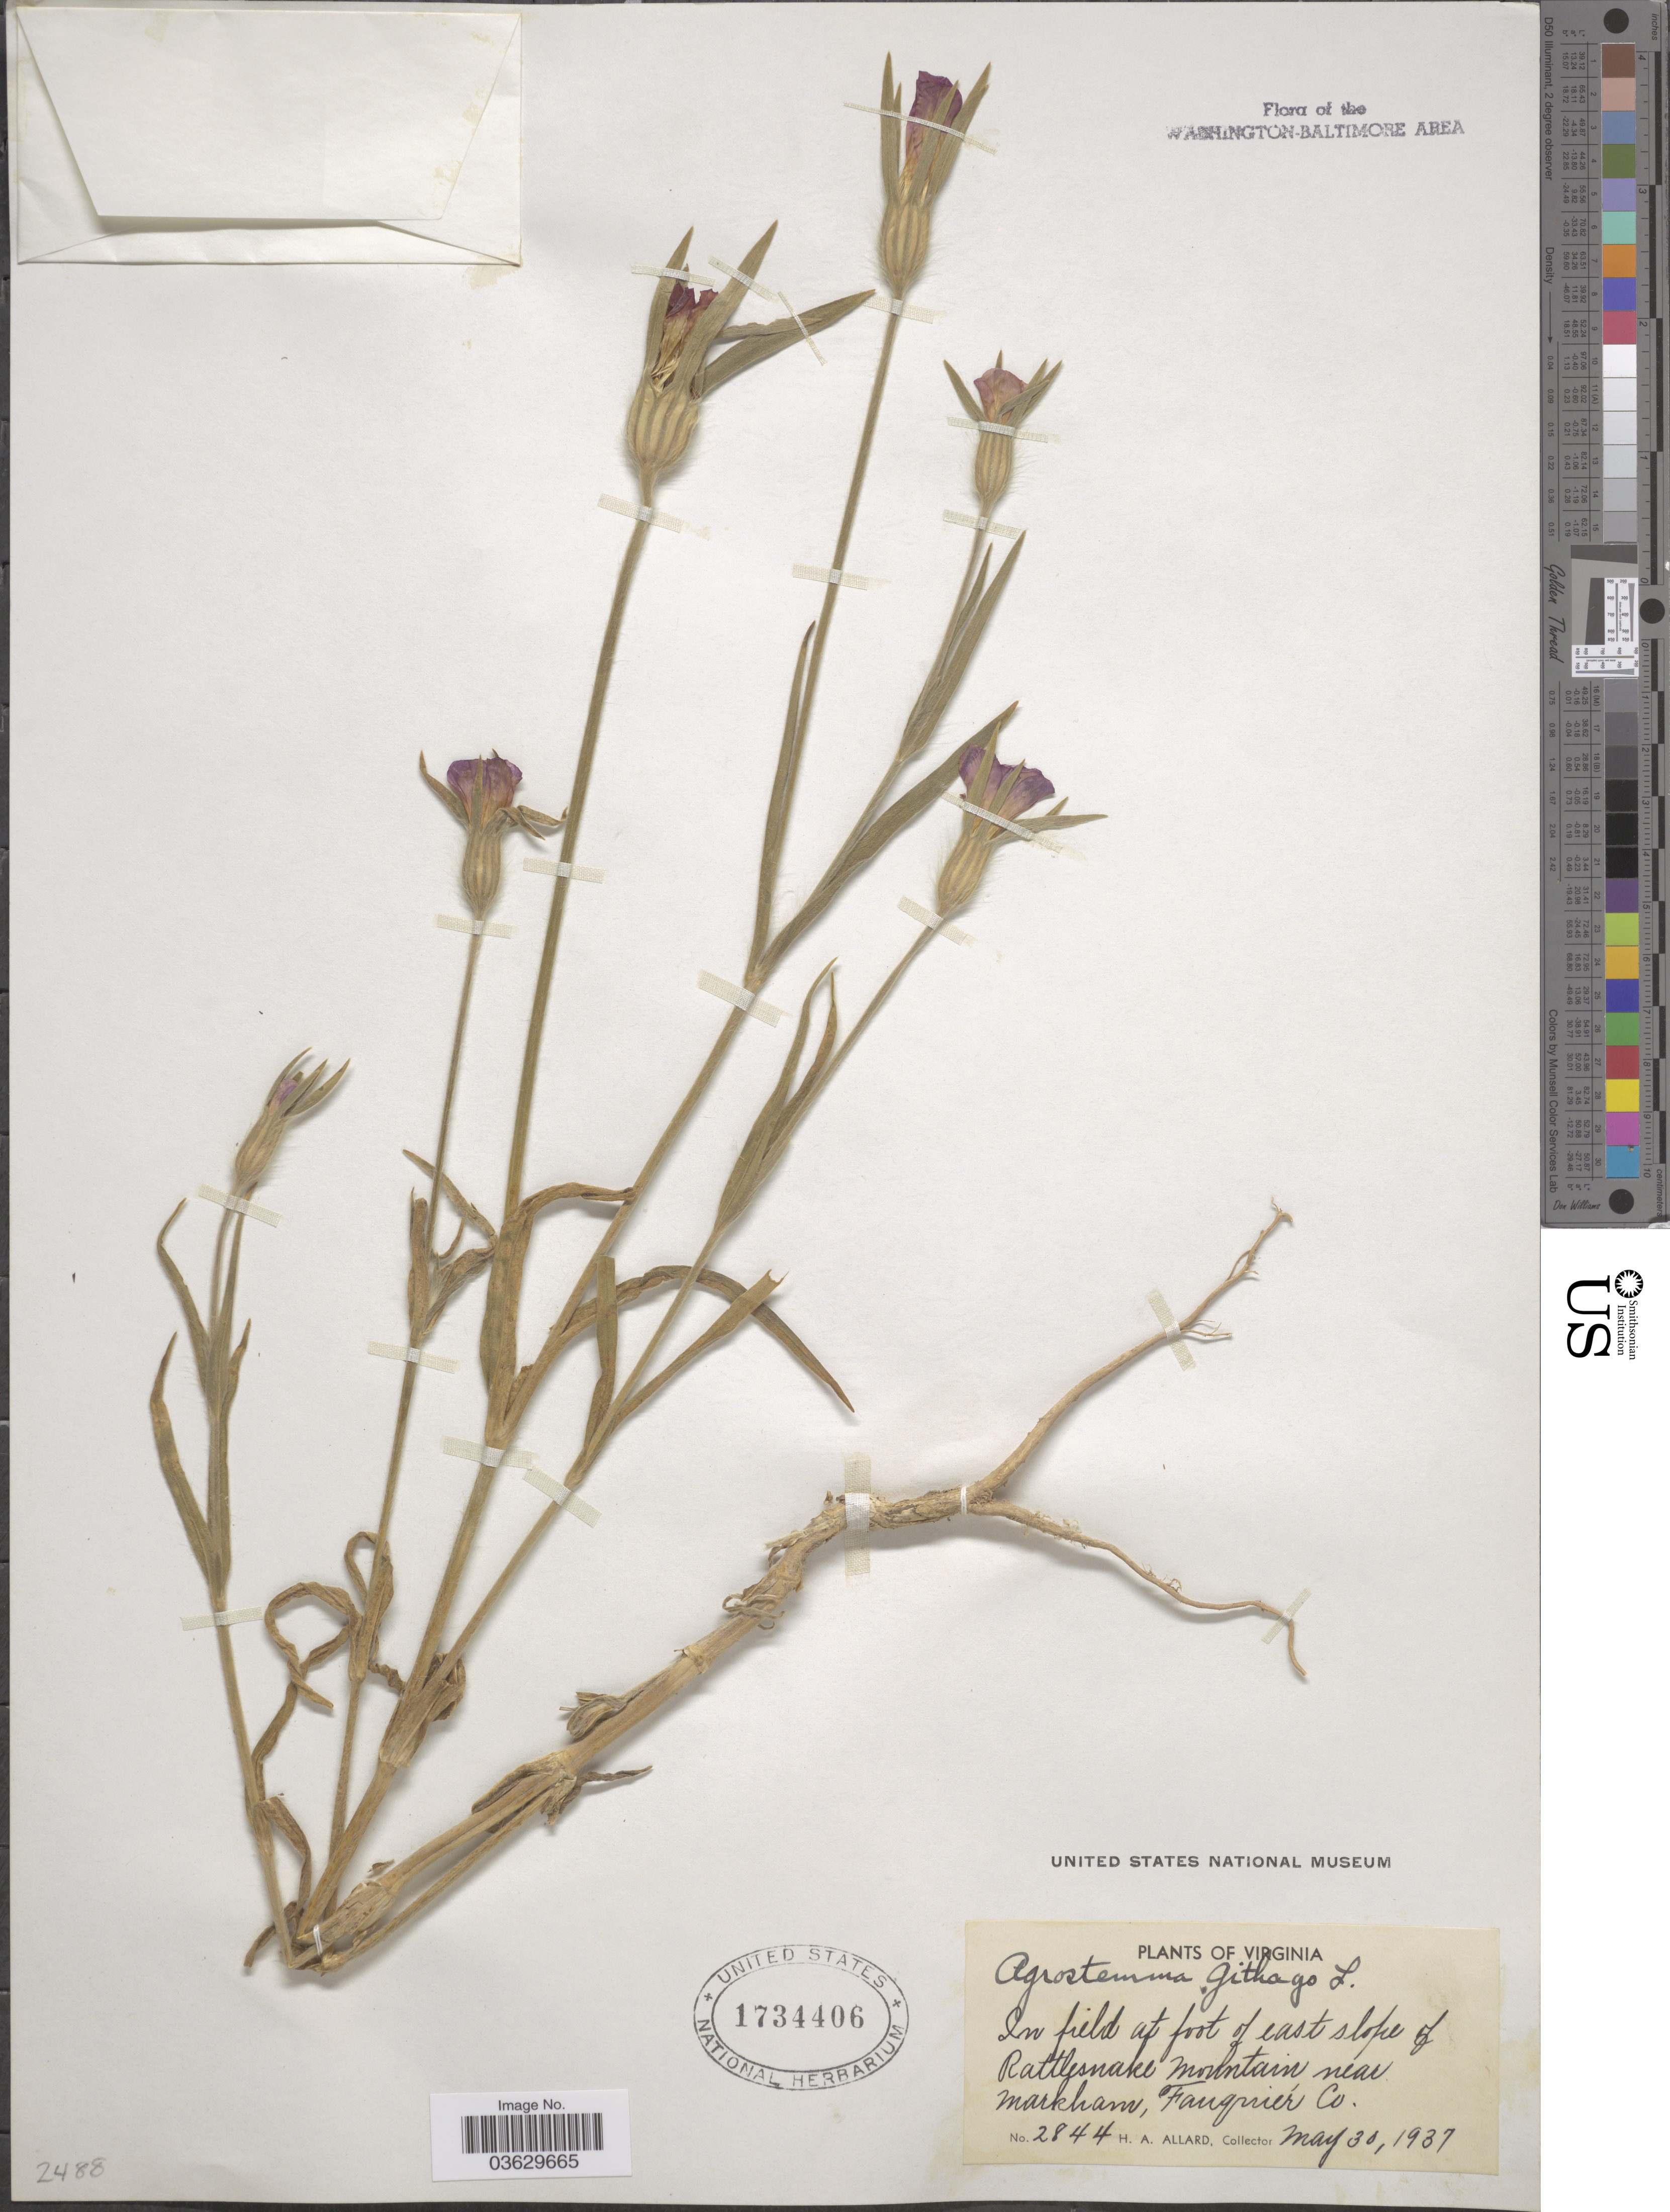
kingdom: Plantae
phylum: Tracheophyta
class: Magnoliopsida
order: Caryophyllales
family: Caryophyllaceae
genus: Agrostemma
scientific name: Agrostemma githago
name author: L.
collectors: H. A. Allard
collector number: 2844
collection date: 1937-05-30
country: United States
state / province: Virginia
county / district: Fauquier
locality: In field at foot of east slope of Rattlesnake Mountain near markham, Fauquiér Co.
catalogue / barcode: US 1734406